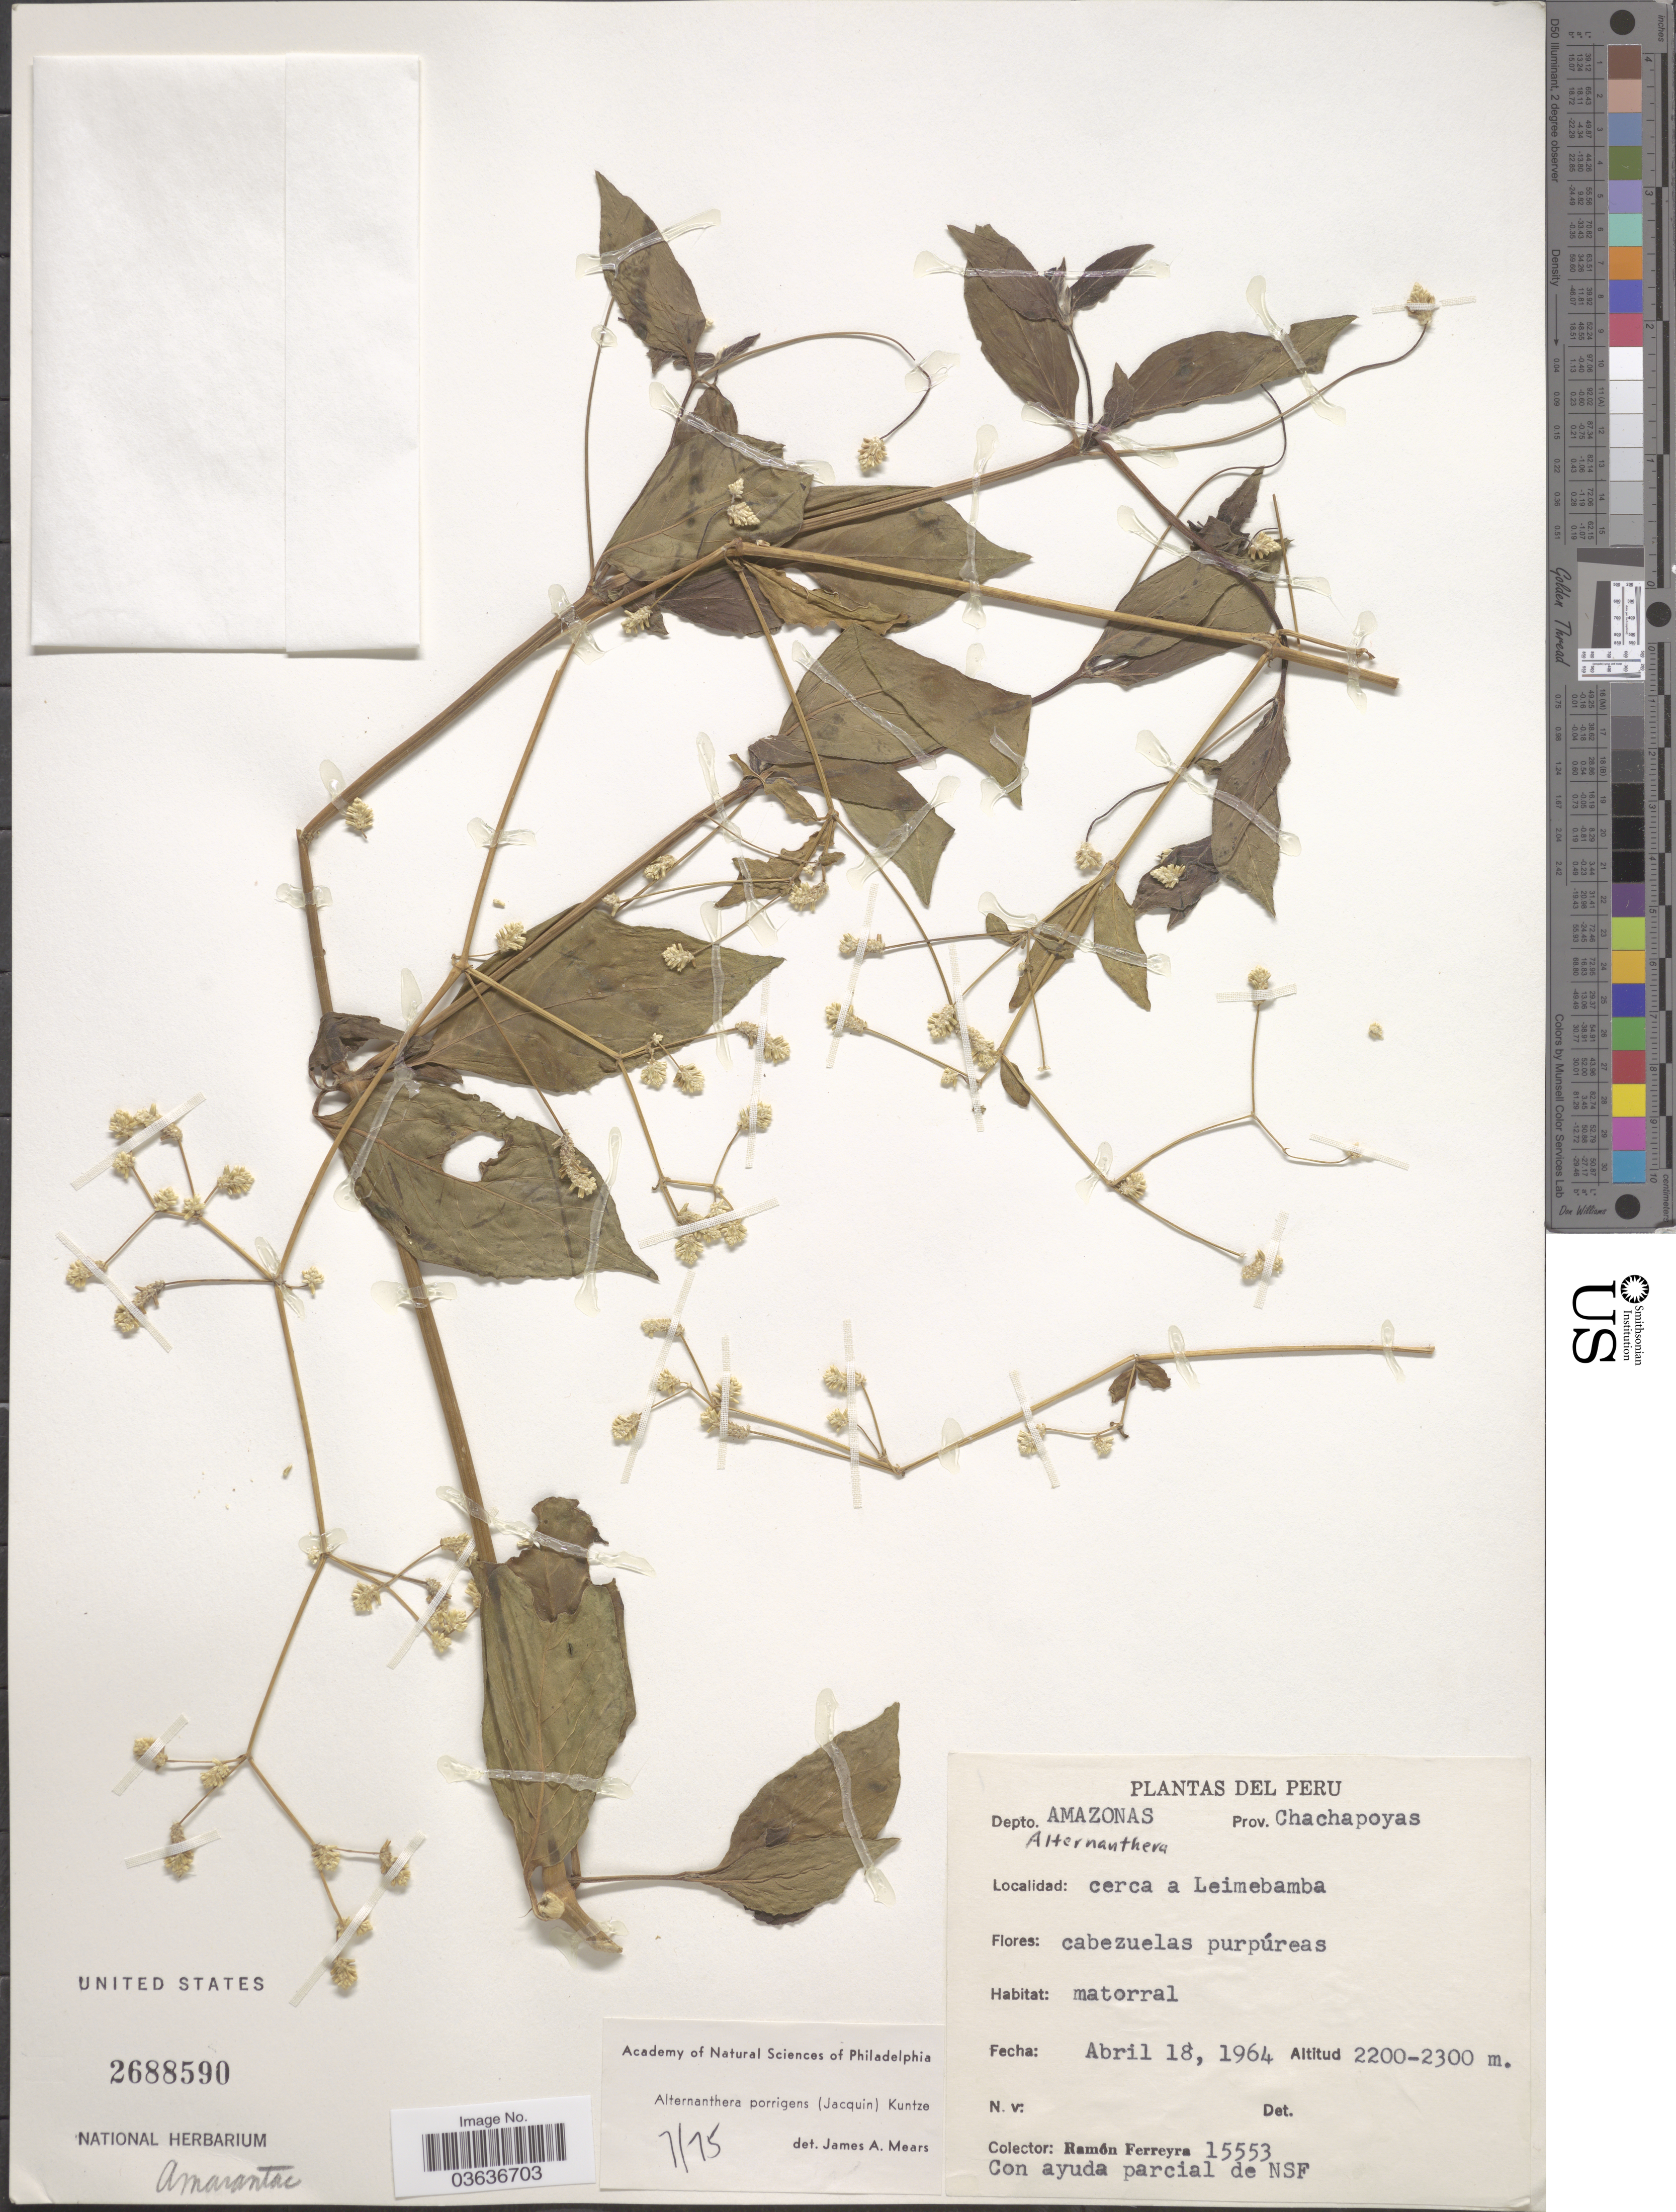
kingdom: Plantae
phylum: Tracheophyta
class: Magnoliopsida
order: Caryophyllales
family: Amaranthaceae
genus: Alternanthera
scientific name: Alternanthera porrigens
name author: (Jacq.) Kuntze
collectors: R. A. Ferreyra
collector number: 15553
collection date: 1964-04-18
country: Peru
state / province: Amazonas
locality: Depto. Amazonas. Prov. Chachapoyas. Cerca a Leimebamba.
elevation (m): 2200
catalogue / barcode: US 3688590